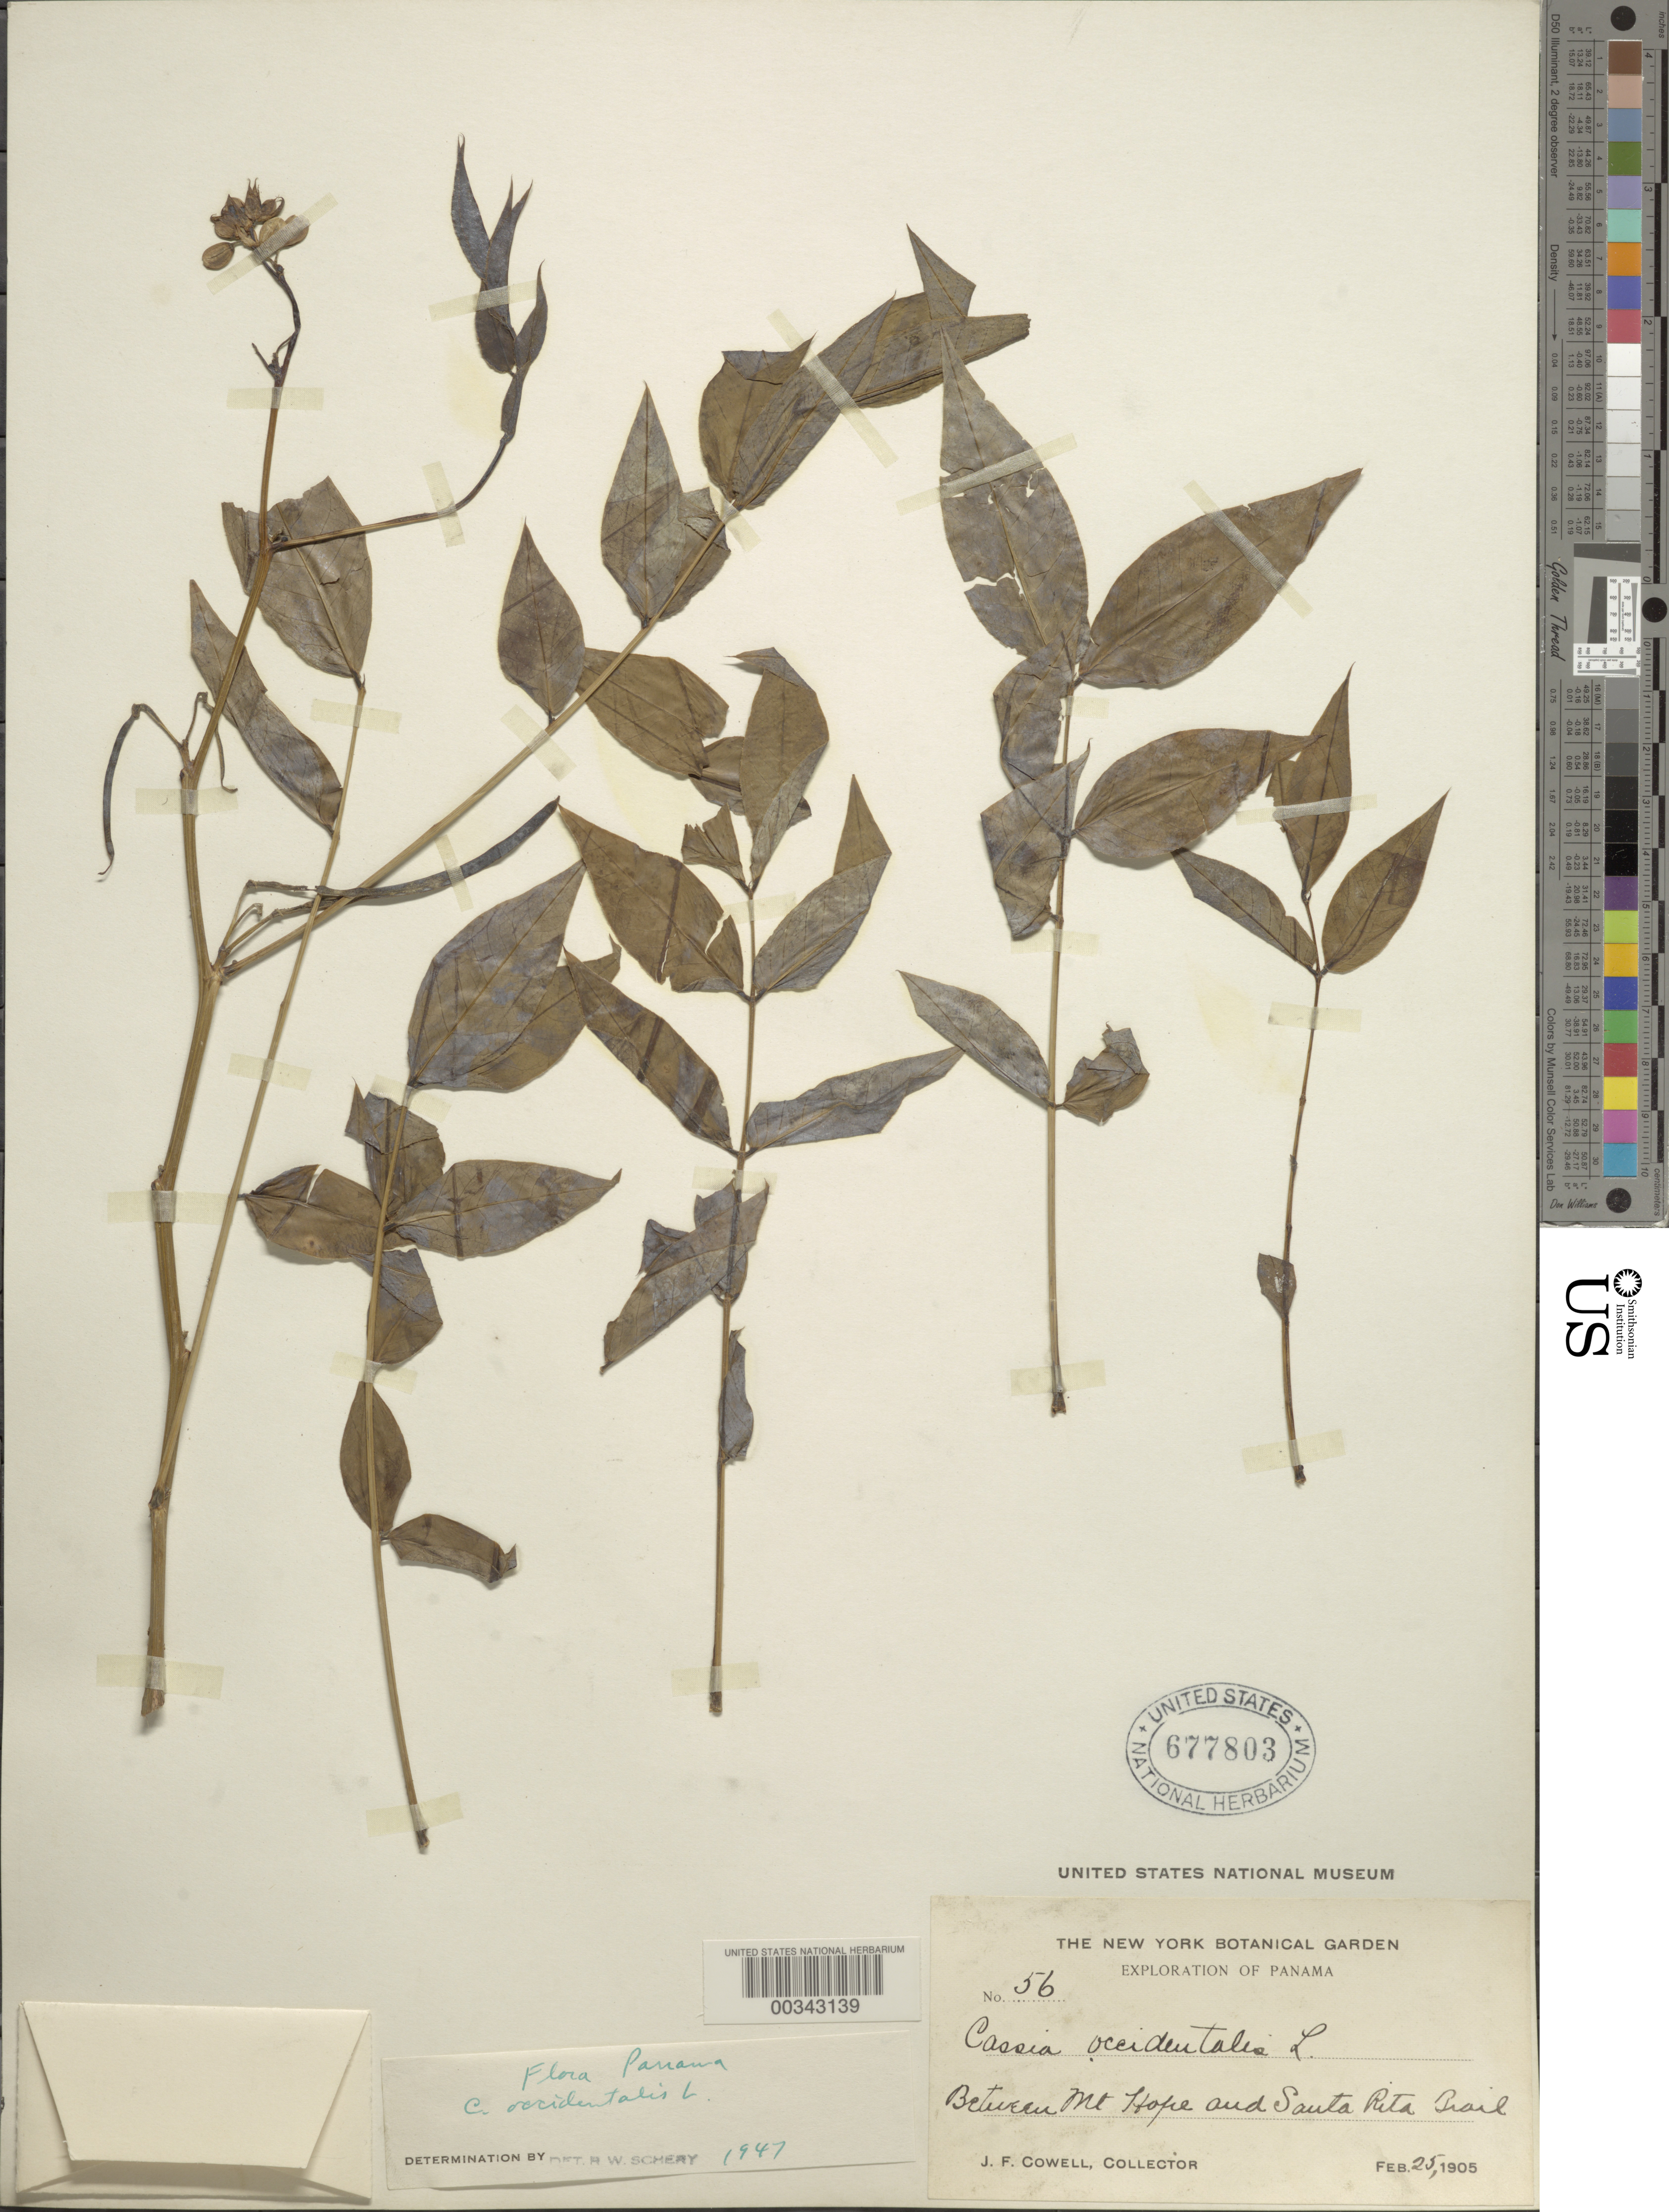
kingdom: Plantae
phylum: Tracheophyta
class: Magnoliopsida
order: Fabales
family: Fabaceae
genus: Senna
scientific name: Senna occidentalis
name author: (L.) Link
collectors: J. F. Cowell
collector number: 56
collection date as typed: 25 Feb 1905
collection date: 1905-02-25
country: Panama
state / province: Panamá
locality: Between Mt. Hope and Santa Rita Trail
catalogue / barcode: US 677803